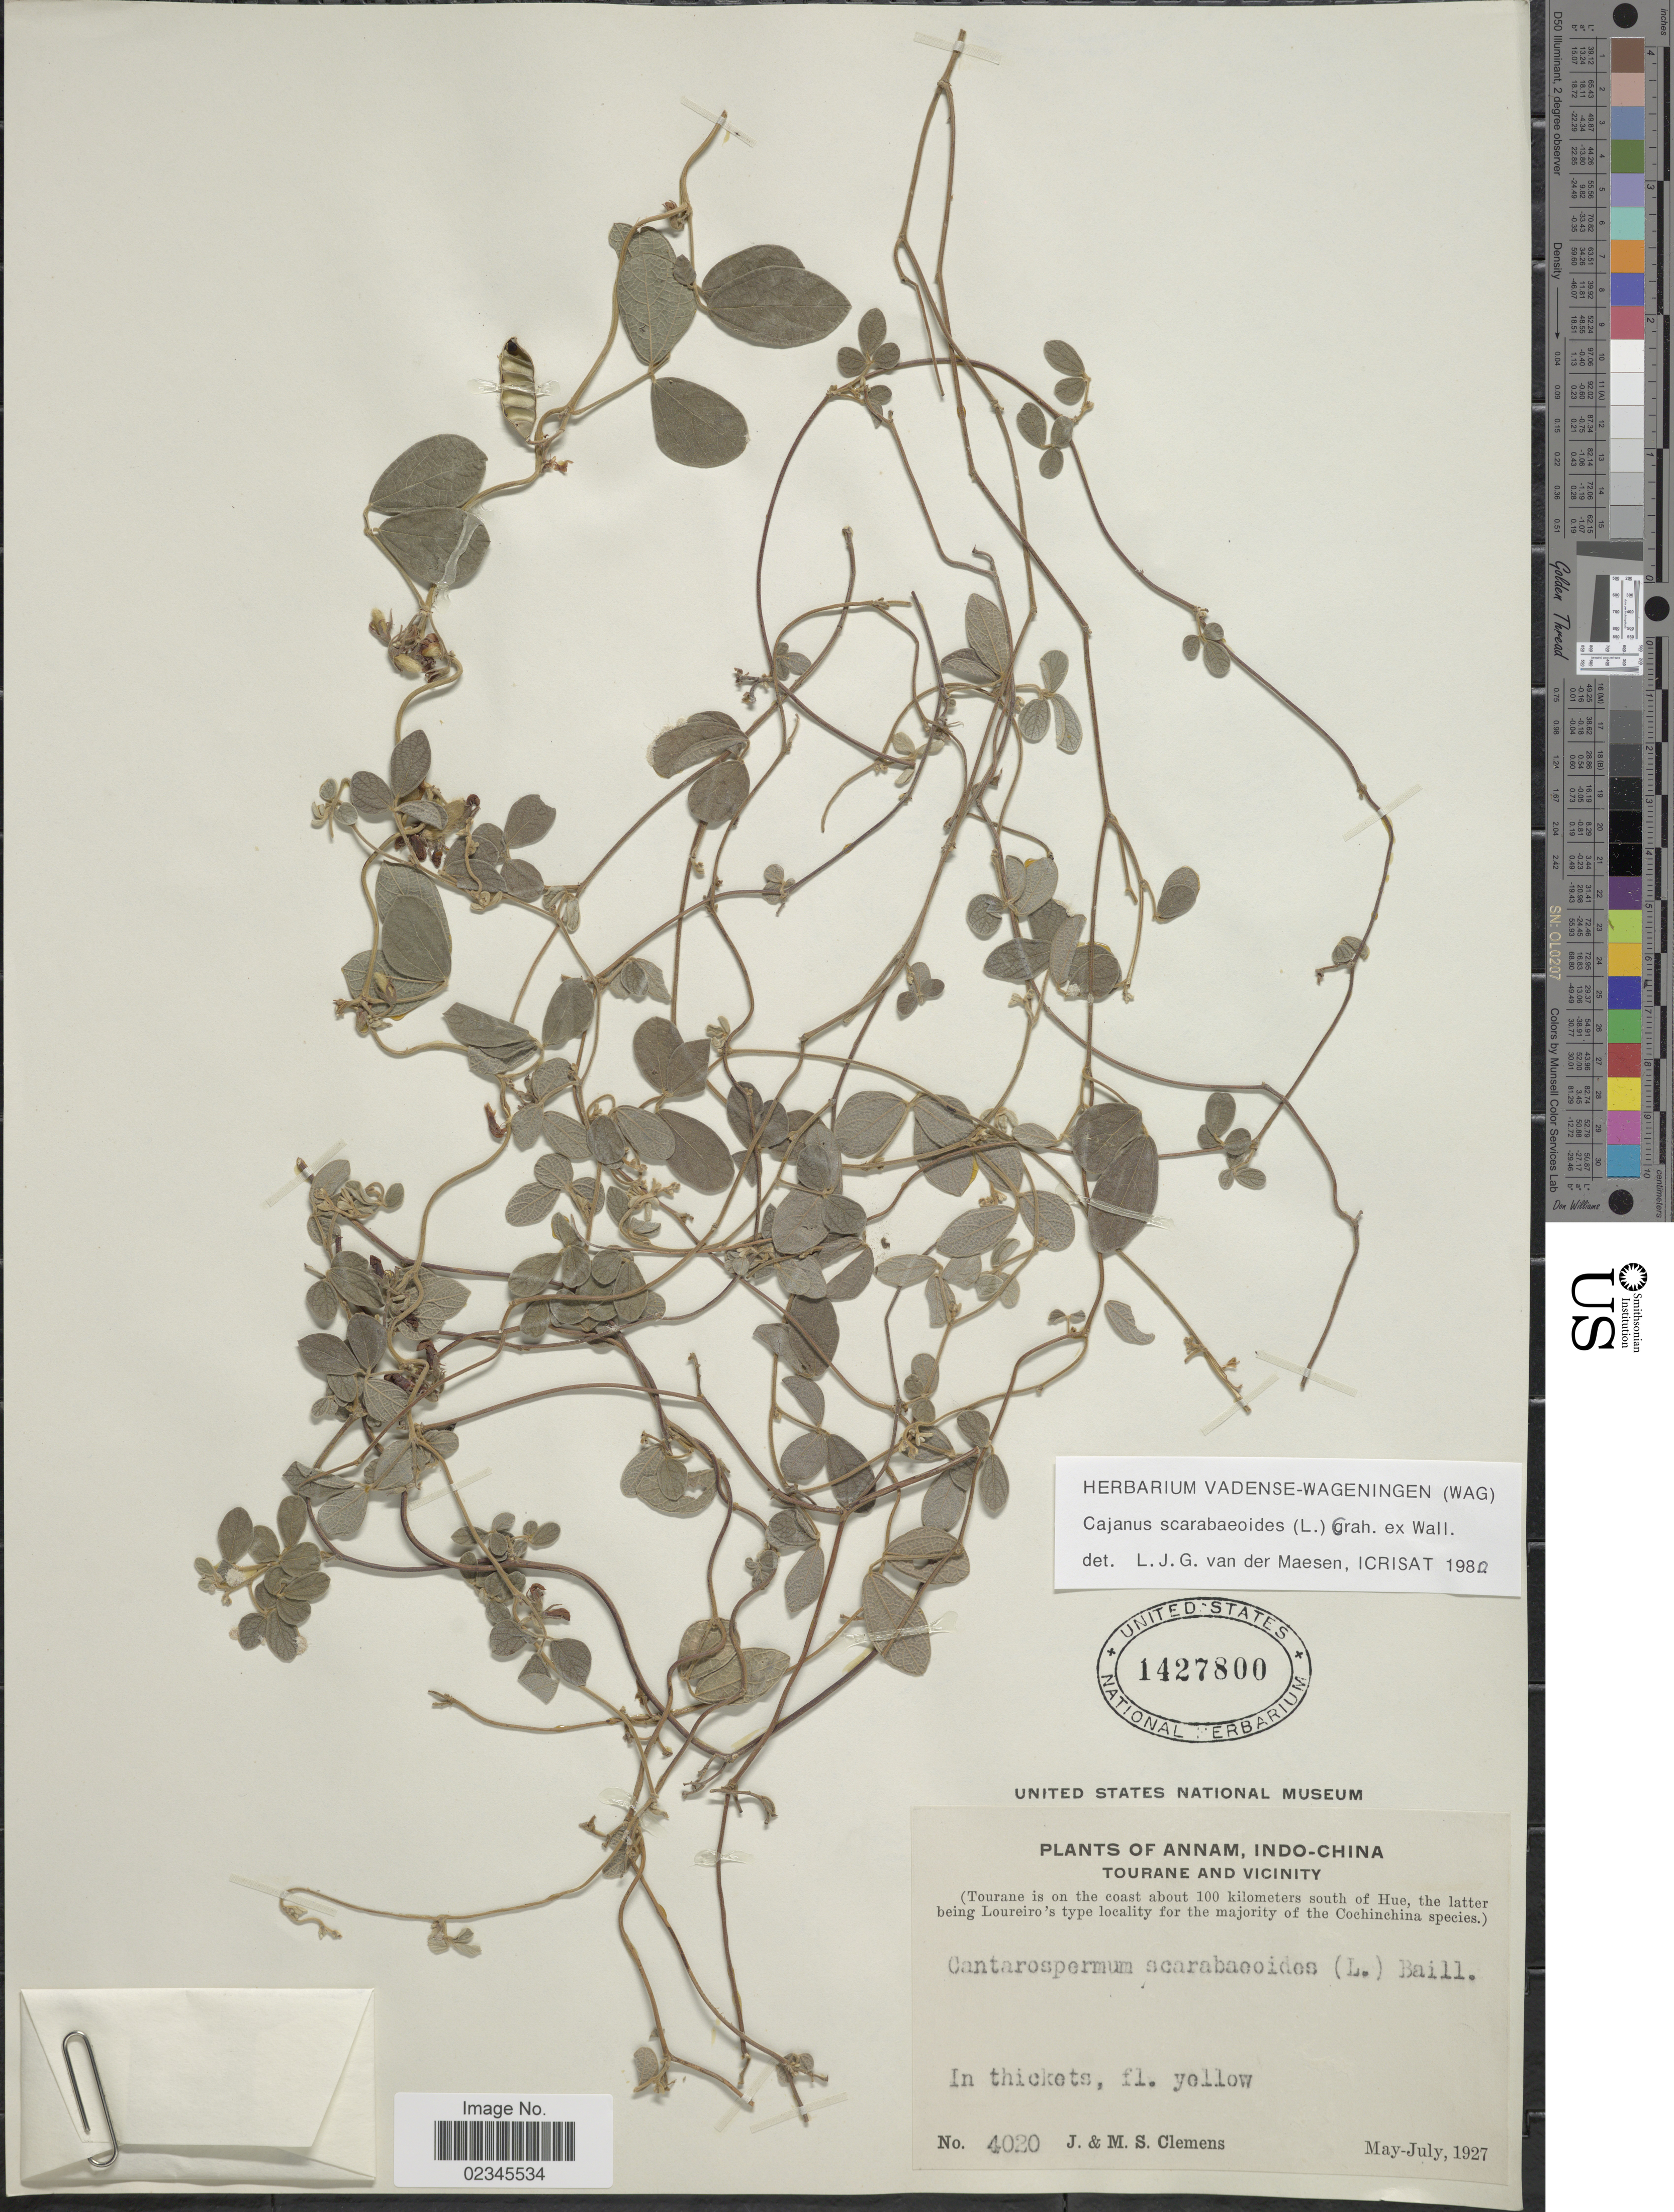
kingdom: Plantae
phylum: Tracheophyta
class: Magnoliopsida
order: Fabales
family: Fabaceae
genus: Cajanus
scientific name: Cajanus scarabaeoides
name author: (L.) Thou. ex Graham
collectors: J. Clemens & M. S. Clemens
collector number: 4020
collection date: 1927-05/1927-07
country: Vietnam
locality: Annam, Indo-China. Tourane and Vicinity. (Tourane is on the coast about 100 kilometers south of Hue)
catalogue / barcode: US 1427800